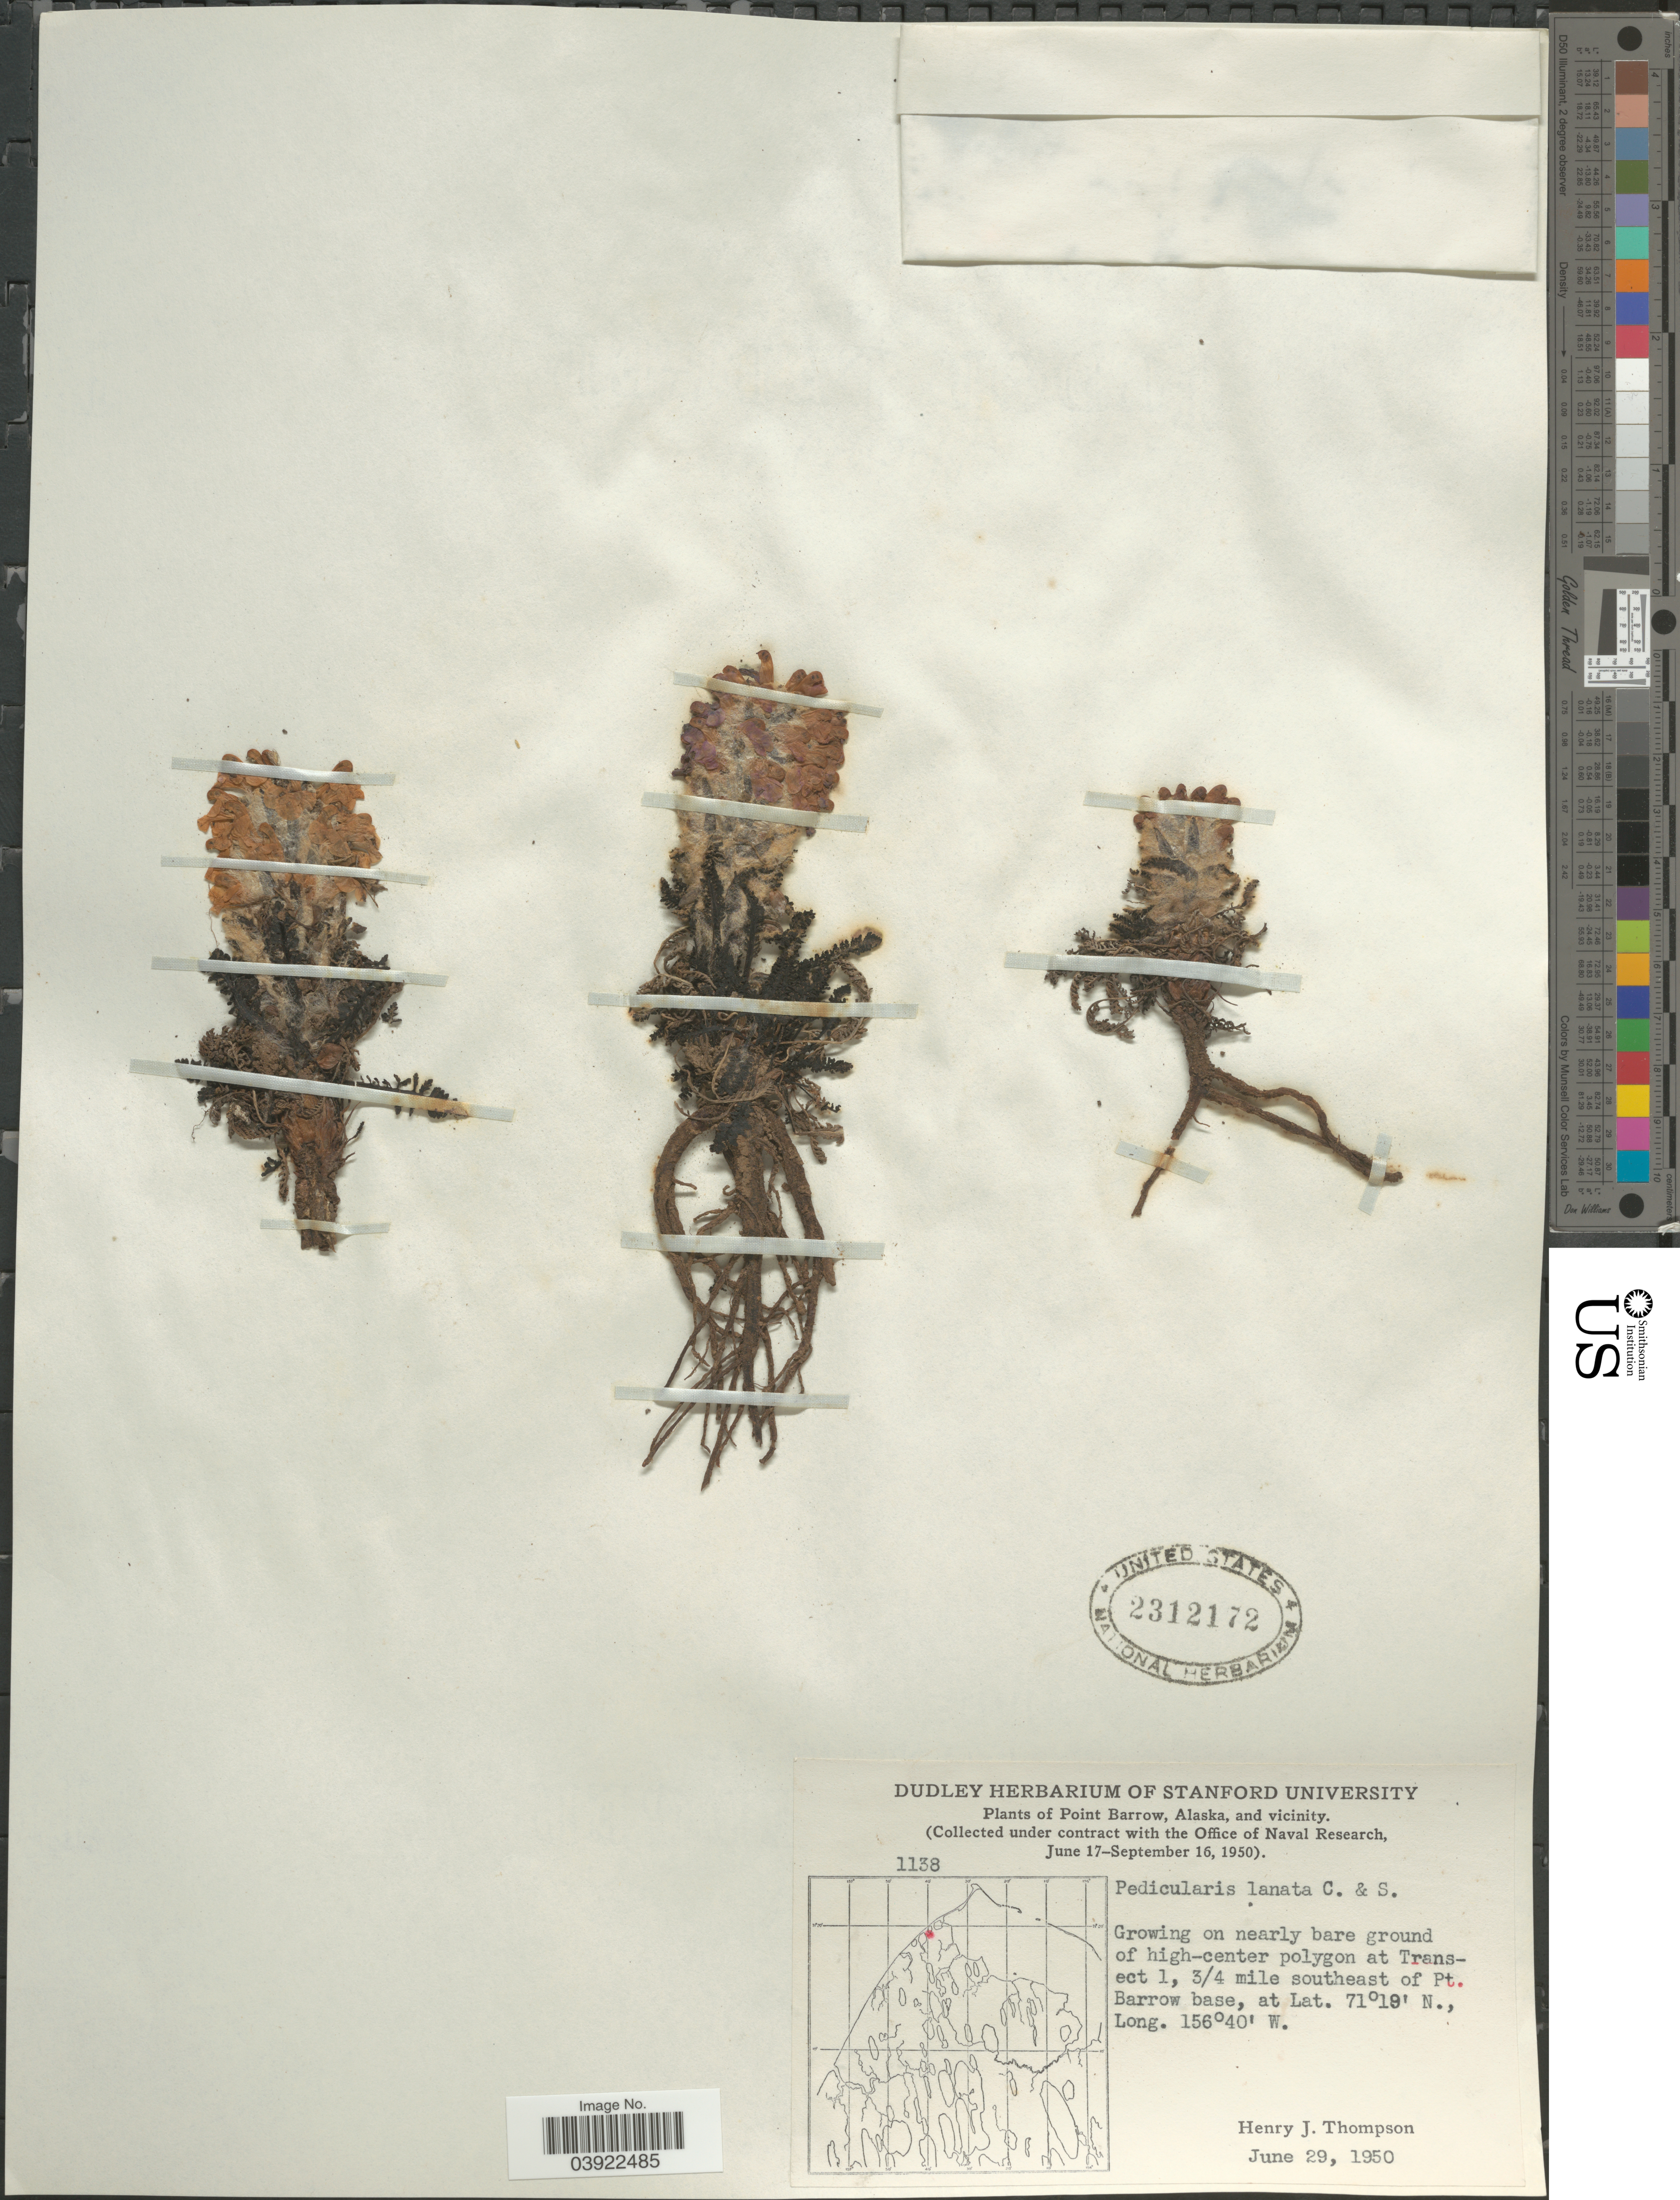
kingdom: Plantae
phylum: Tracheophyta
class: Magnoliopsida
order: Lamiales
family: Orobanchaceae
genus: Pedicularis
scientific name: Pedicularis lanata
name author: Willd. ex Cham. & Schltdl.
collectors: H. J. Thompson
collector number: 1138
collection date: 1950-06-29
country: United States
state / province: Alaska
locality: Point Barrow and vicinity. At Transect 1, 3/4 mile southeast of Pt. Barrow base.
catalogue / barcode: US 2312172